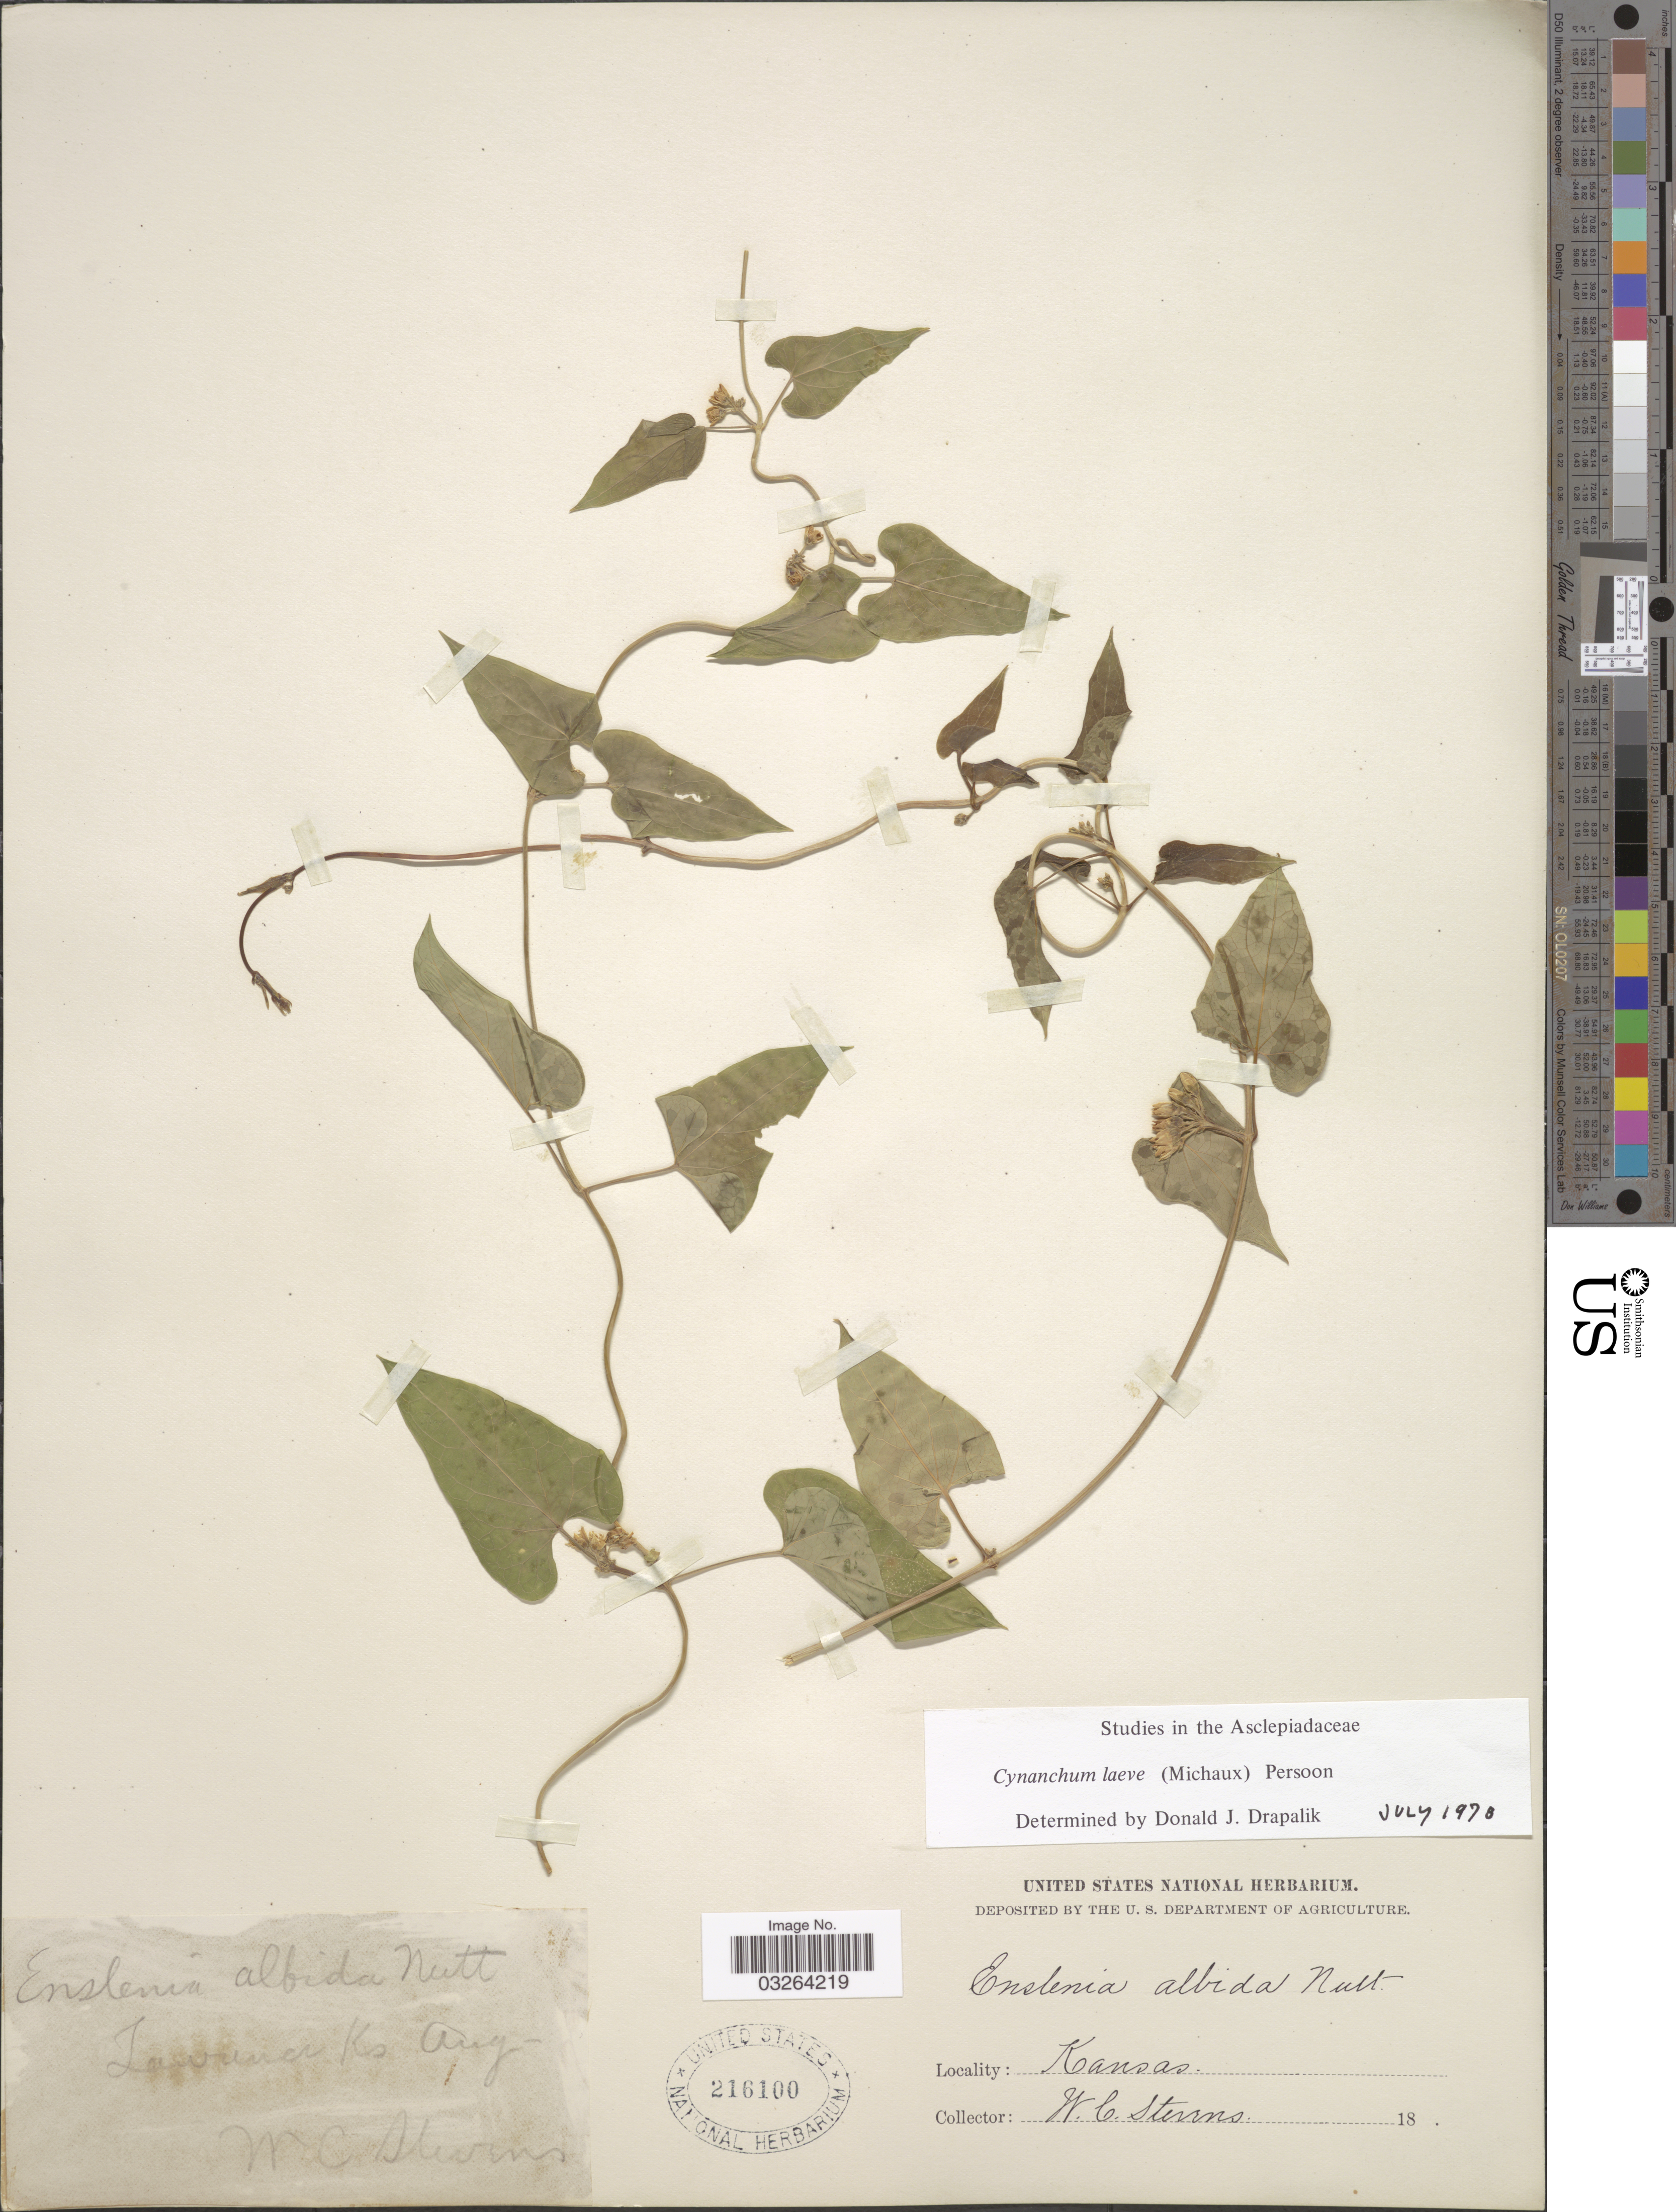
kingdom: Plantae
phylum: Tracheophyta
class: Magnoliopsida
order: Gentianales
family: Apocynaceae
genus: Cynanchum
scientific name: Cynanchum laeve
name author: (Michx.) Pers.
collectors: W. C. Stevens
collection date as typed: Aug 18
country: United States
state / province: Kansas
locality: Lawrence Ks.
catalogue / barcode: US 216100